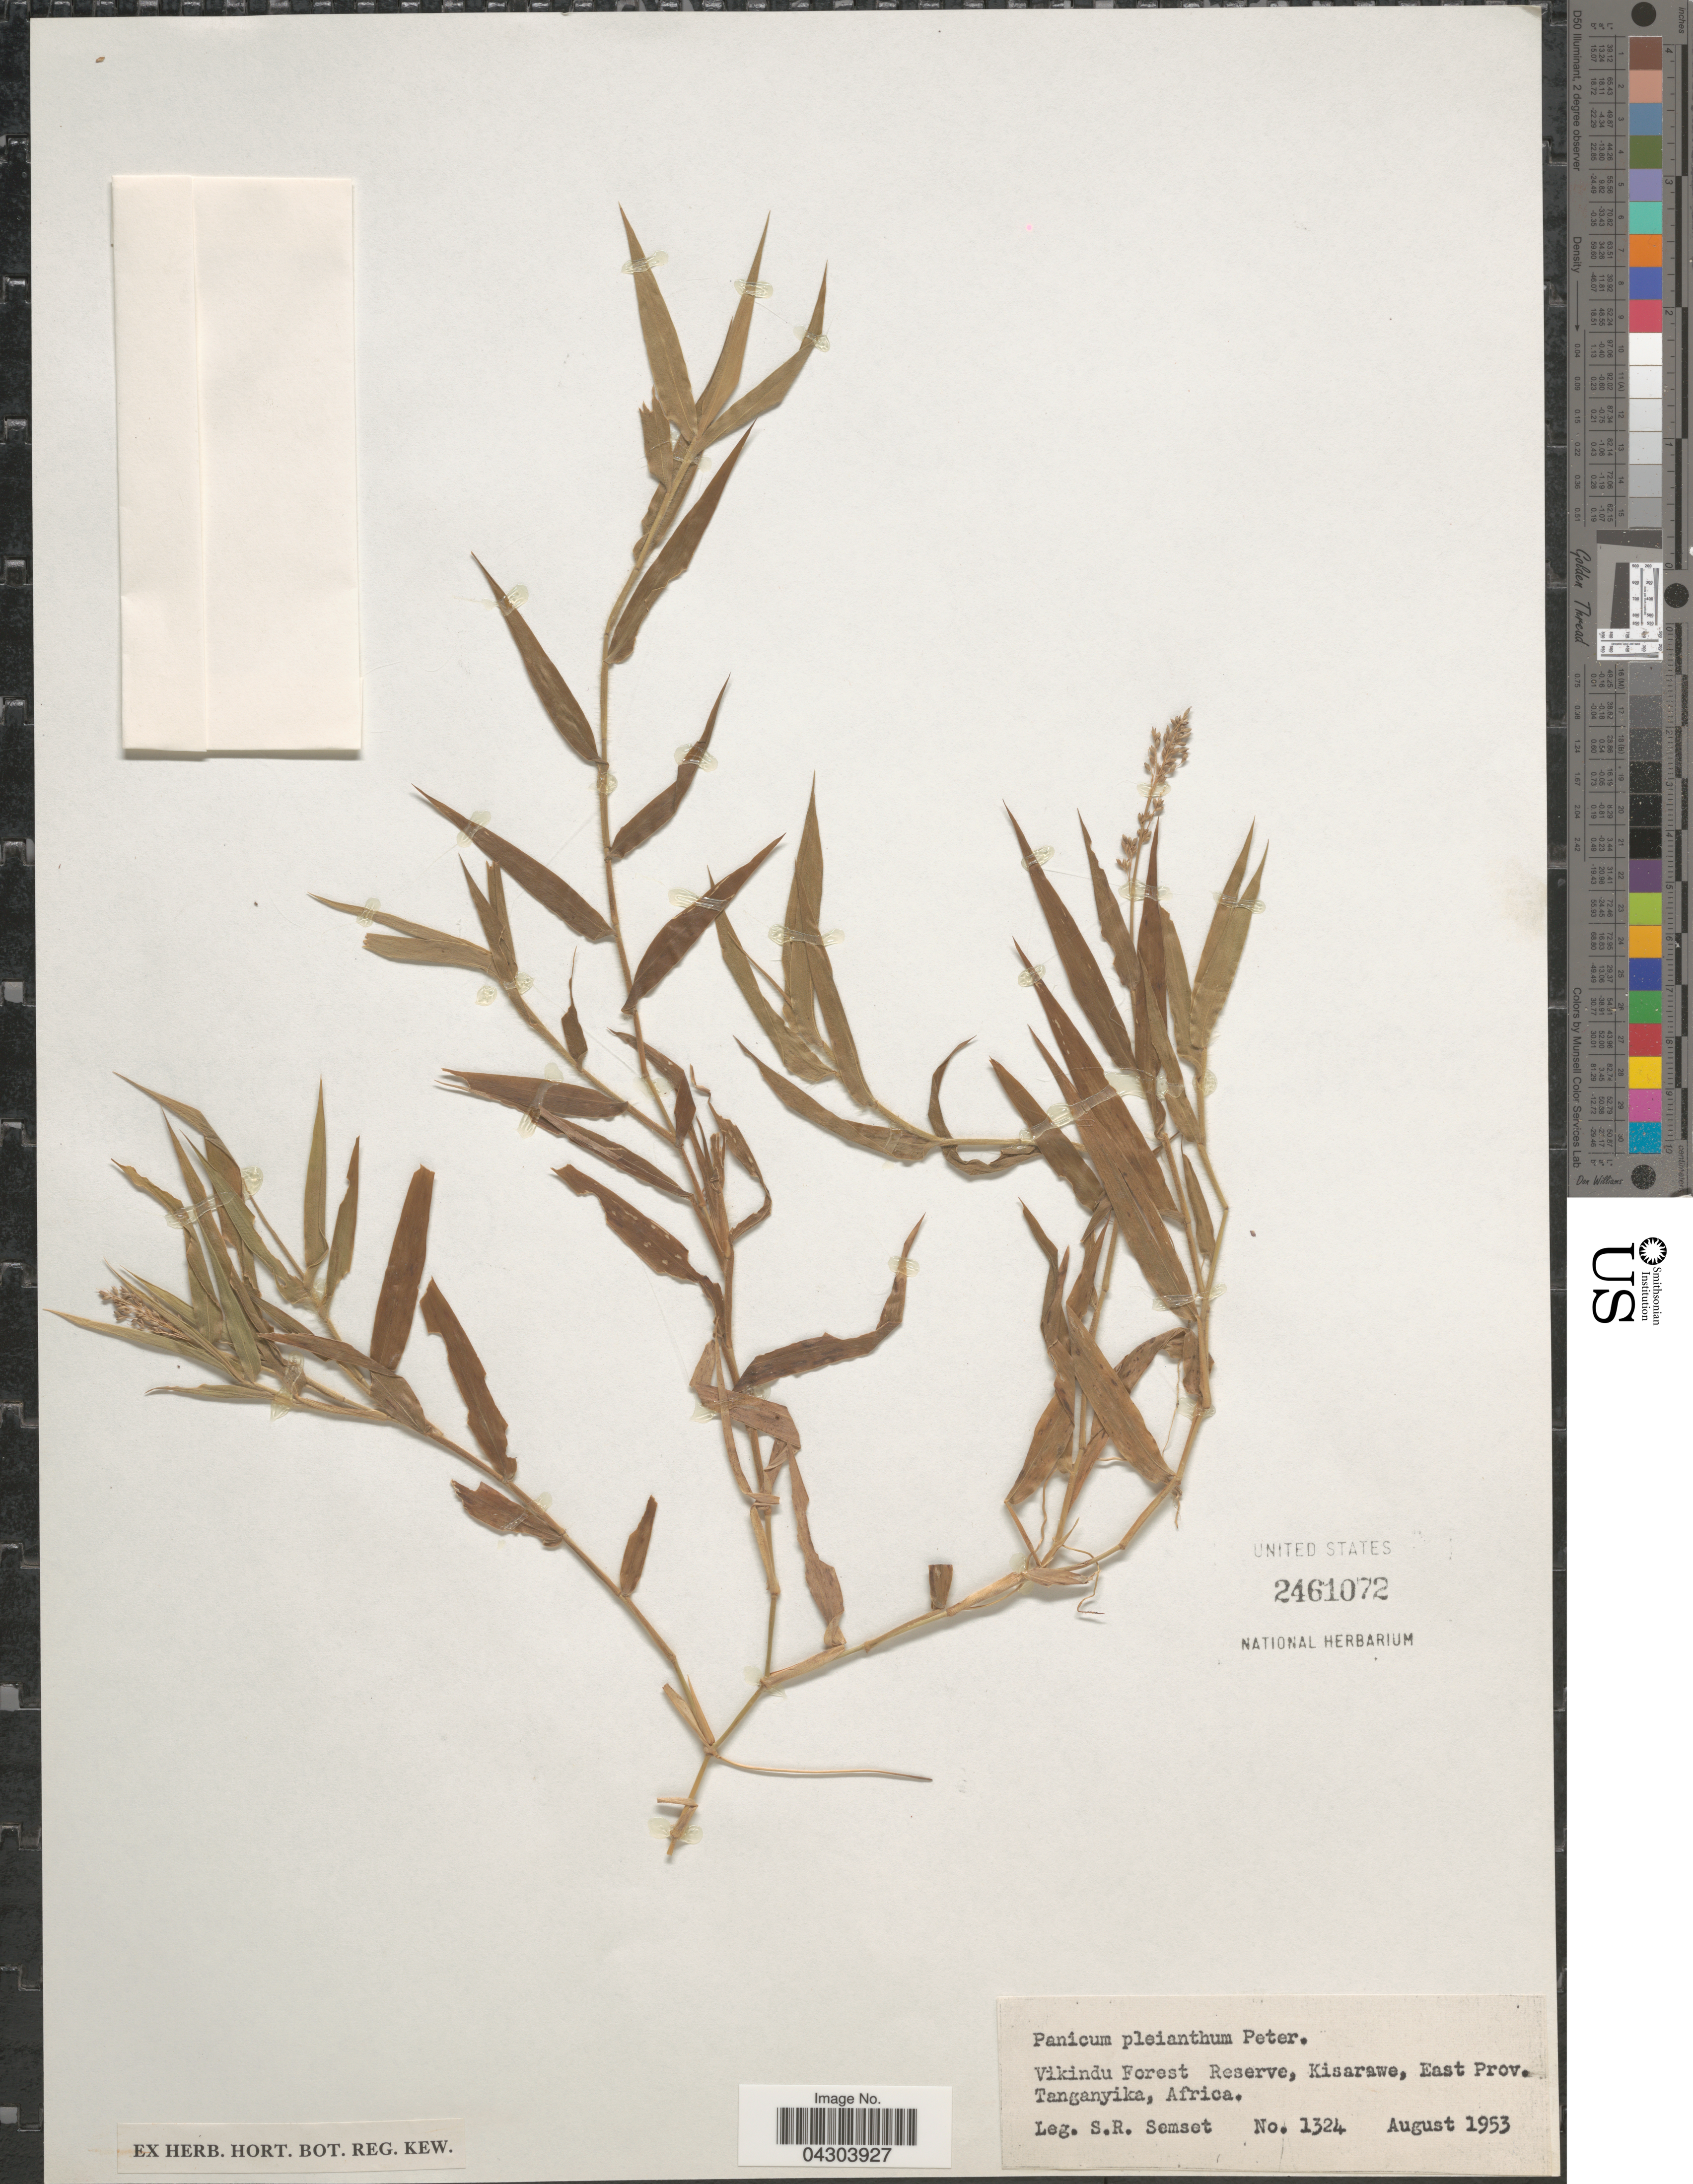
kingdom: Plantae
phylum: Tracheophyta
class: Liliopsida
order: Poales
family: Poaceae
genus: Panicum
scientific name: Panicum pleianthum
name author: Peter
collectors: S. Semset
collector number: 1324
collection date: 1953-08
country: Tanzania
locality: Vikindu Forest Reserve, Kisarawe, East Prov. Tanganyika.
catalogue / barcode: US 2461072